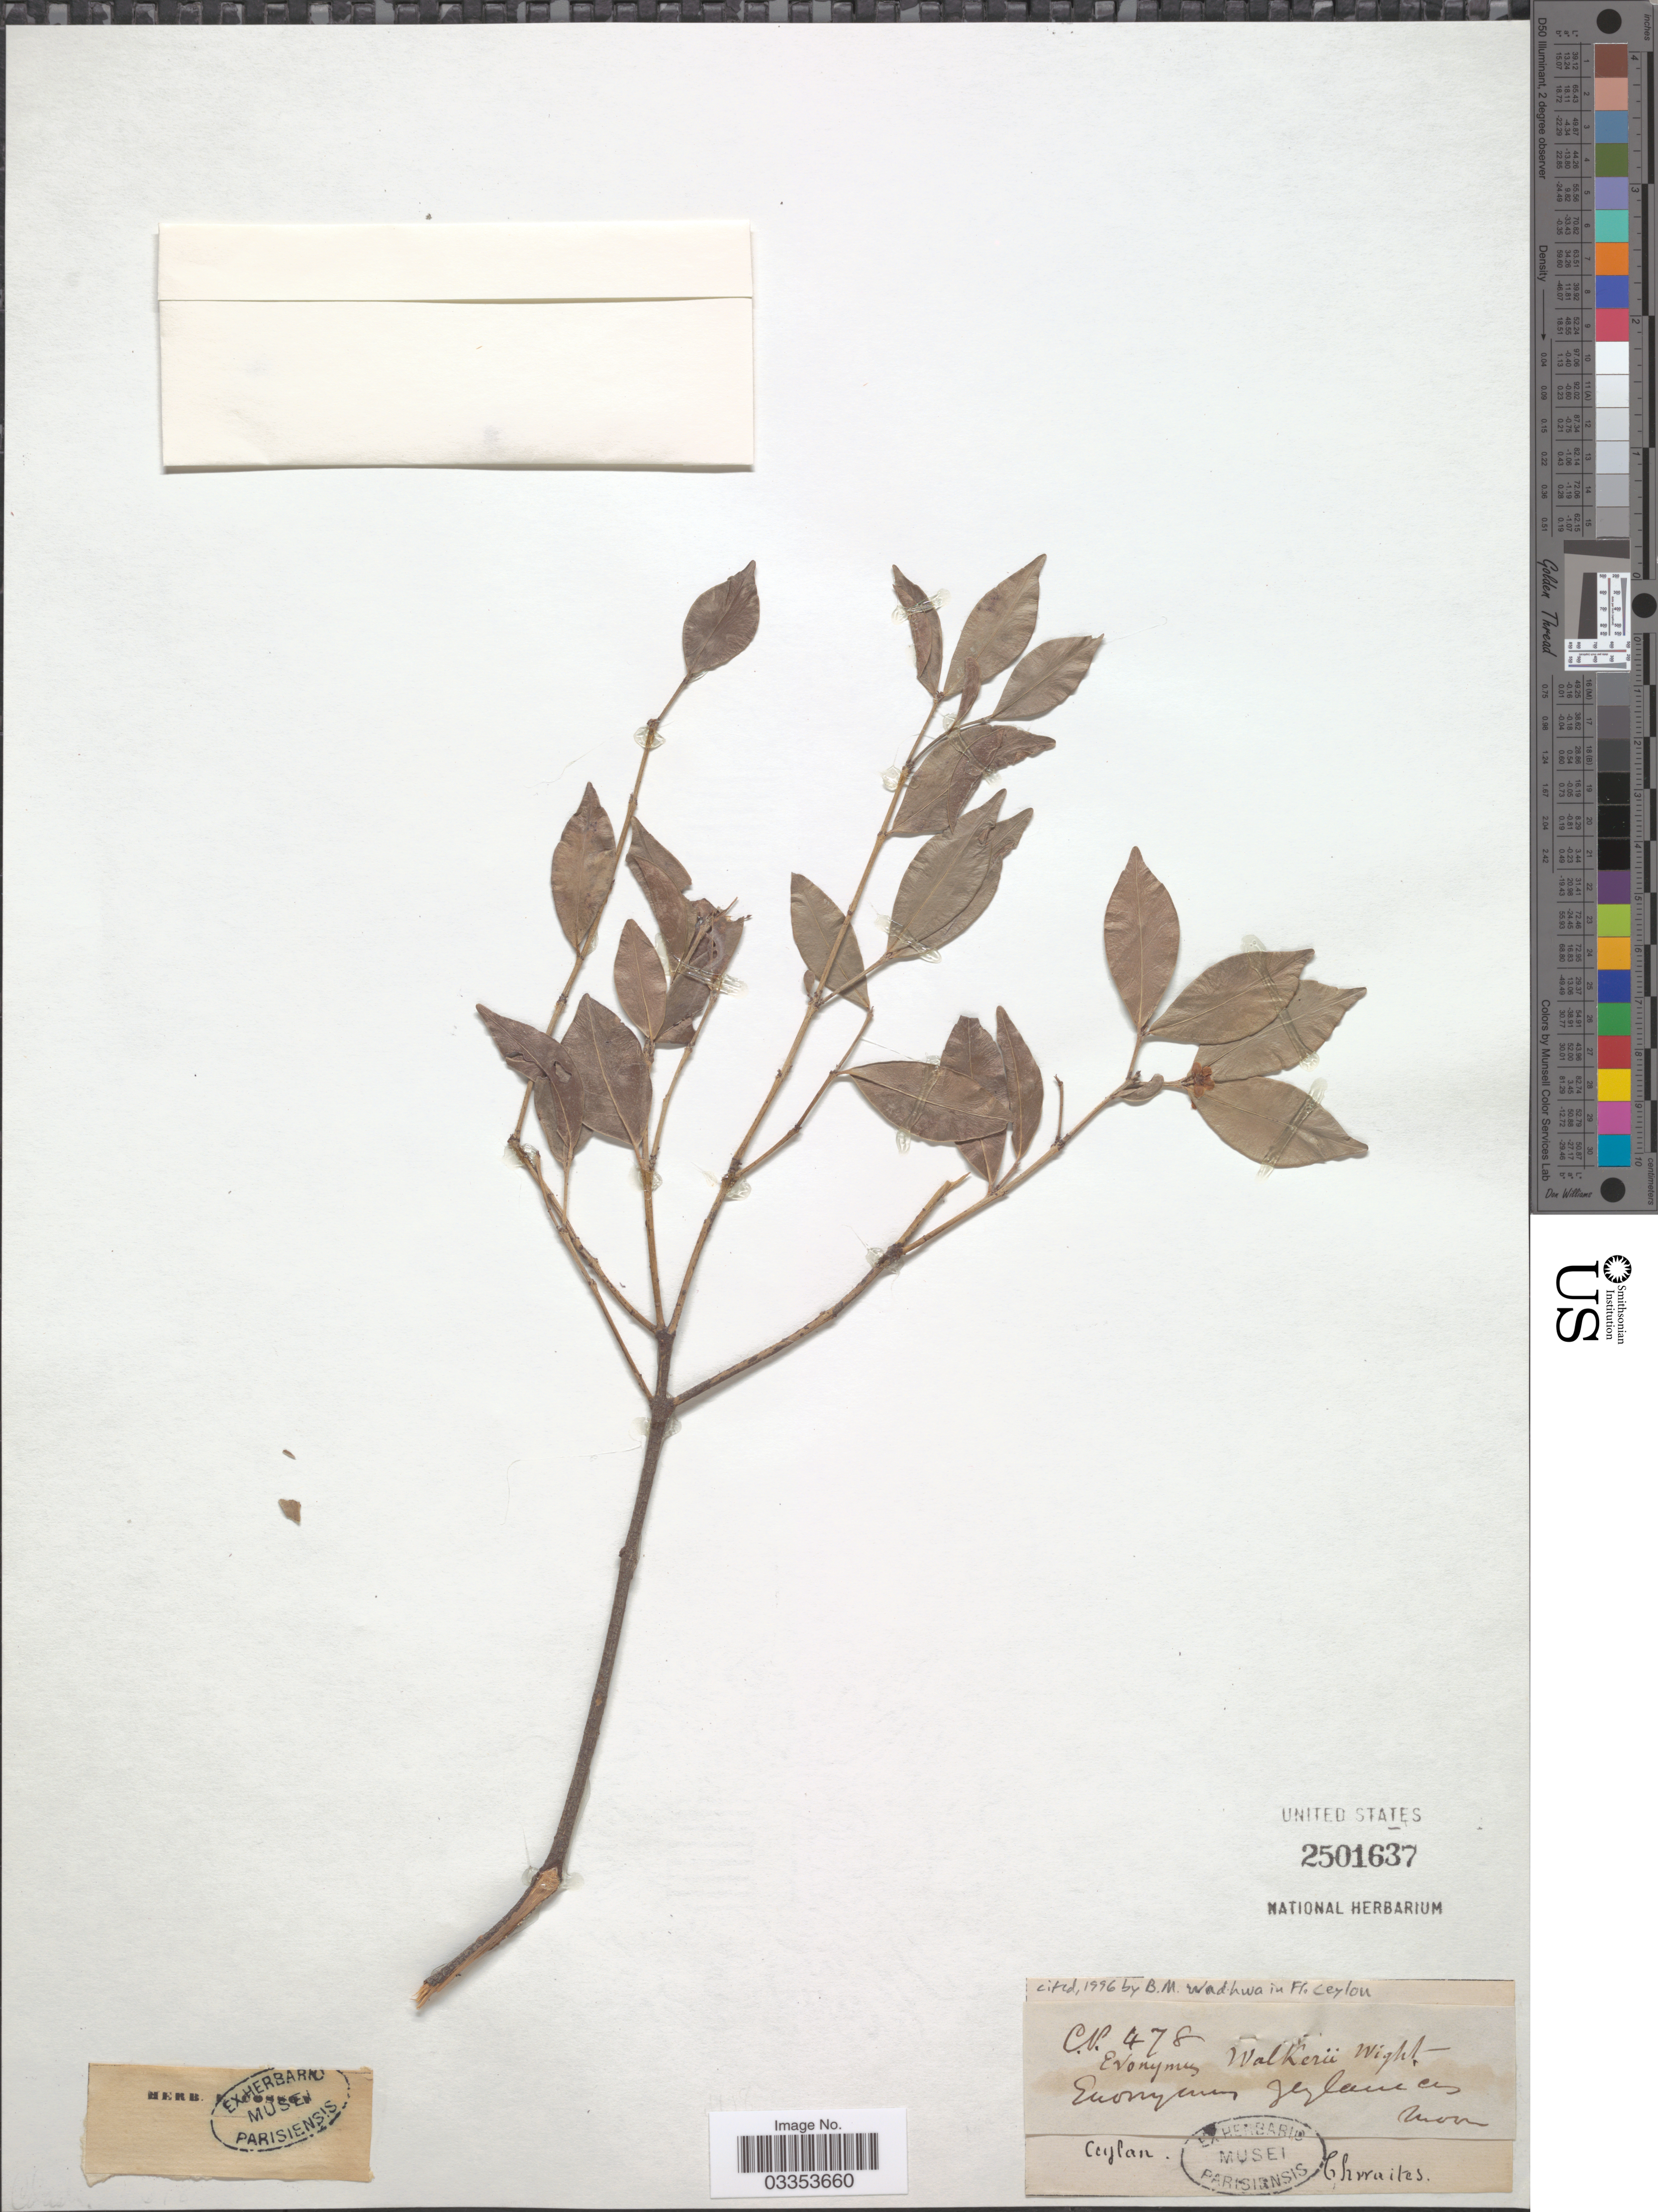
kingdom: Plantae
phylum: Tracheophyta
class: Magnoliopsida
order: Celastrales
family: Celastraceae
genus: Euonymus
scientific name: Euonymus walkeri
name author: Wight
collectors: Thwaites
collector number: C.P.478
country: Sri Lanka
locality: Ceylon.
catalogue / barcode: US 2501637